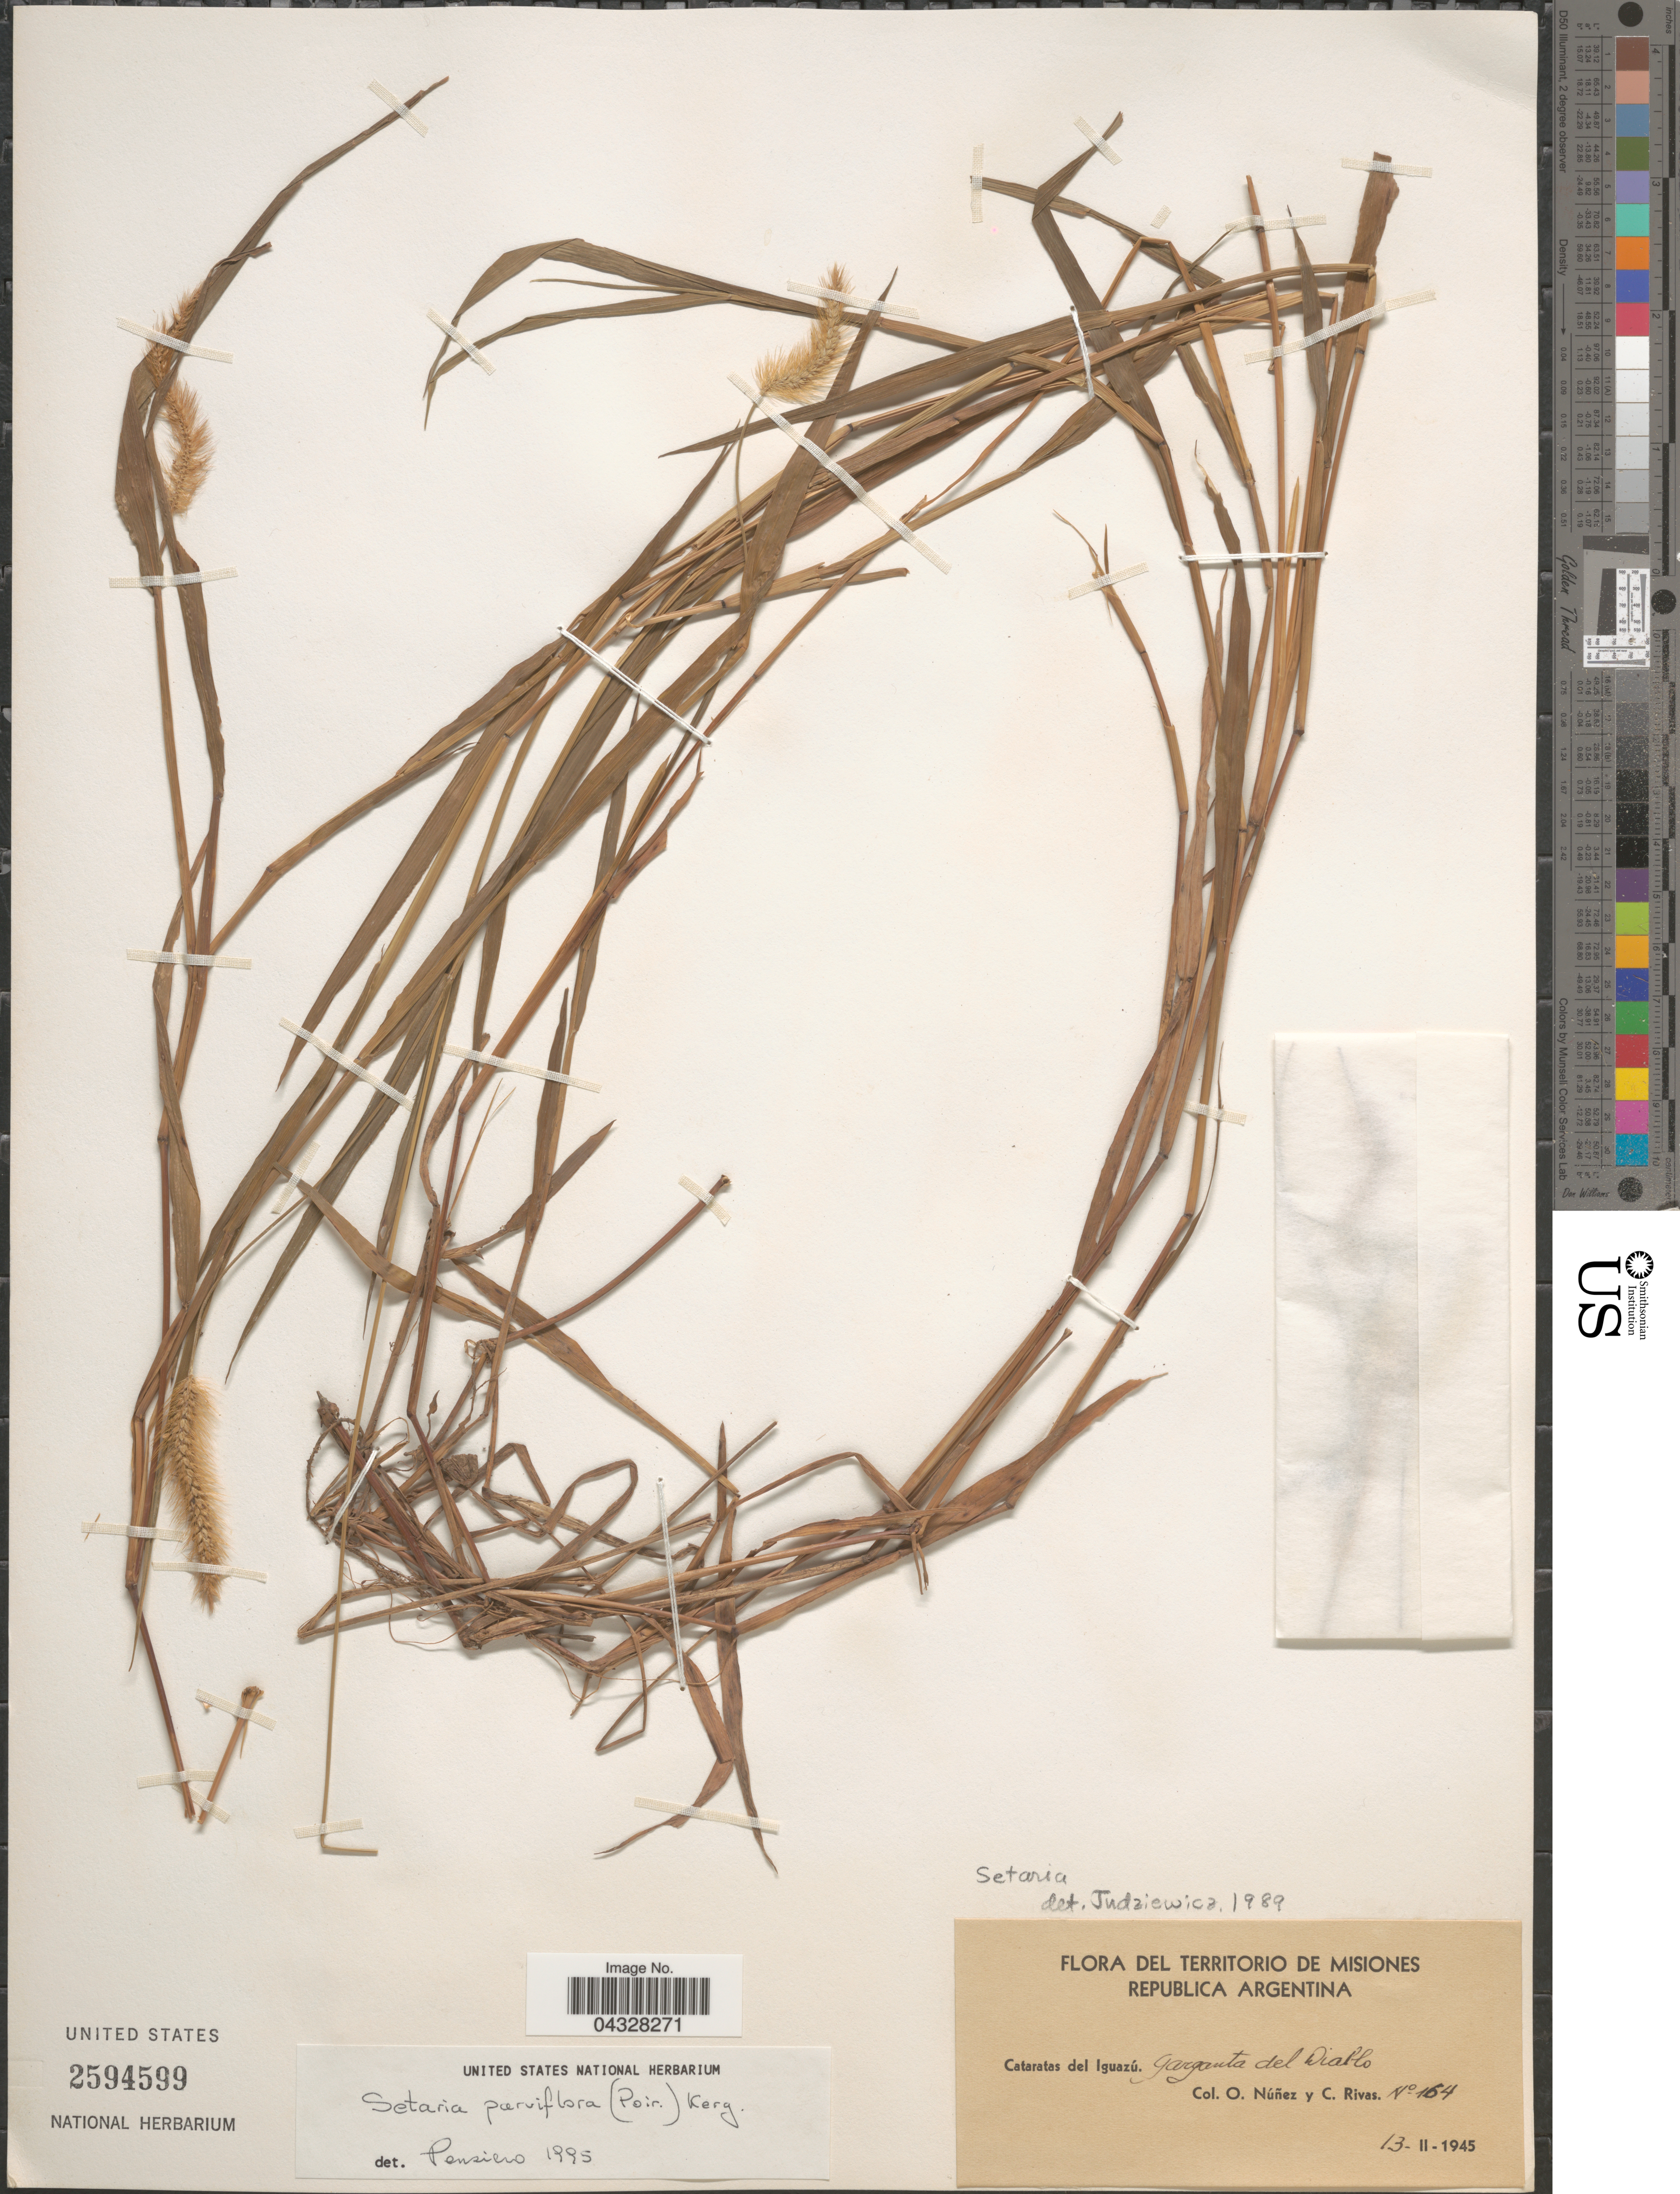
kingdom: Plantae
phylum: Tracheophyta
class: Liliopsida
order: Poales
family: Poaceae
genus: Setaria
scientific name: Setaria parviflora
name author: (Poir.) Kerguélen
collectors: O. Nuñez & C. Rivas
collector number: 164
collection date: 1945-02-13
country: Argentina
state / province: Misiones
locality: Territorio de Misiones. Republica Argentina. Cataratas del Iguazú. Garganta del Diablo.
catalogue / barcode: US 2594599